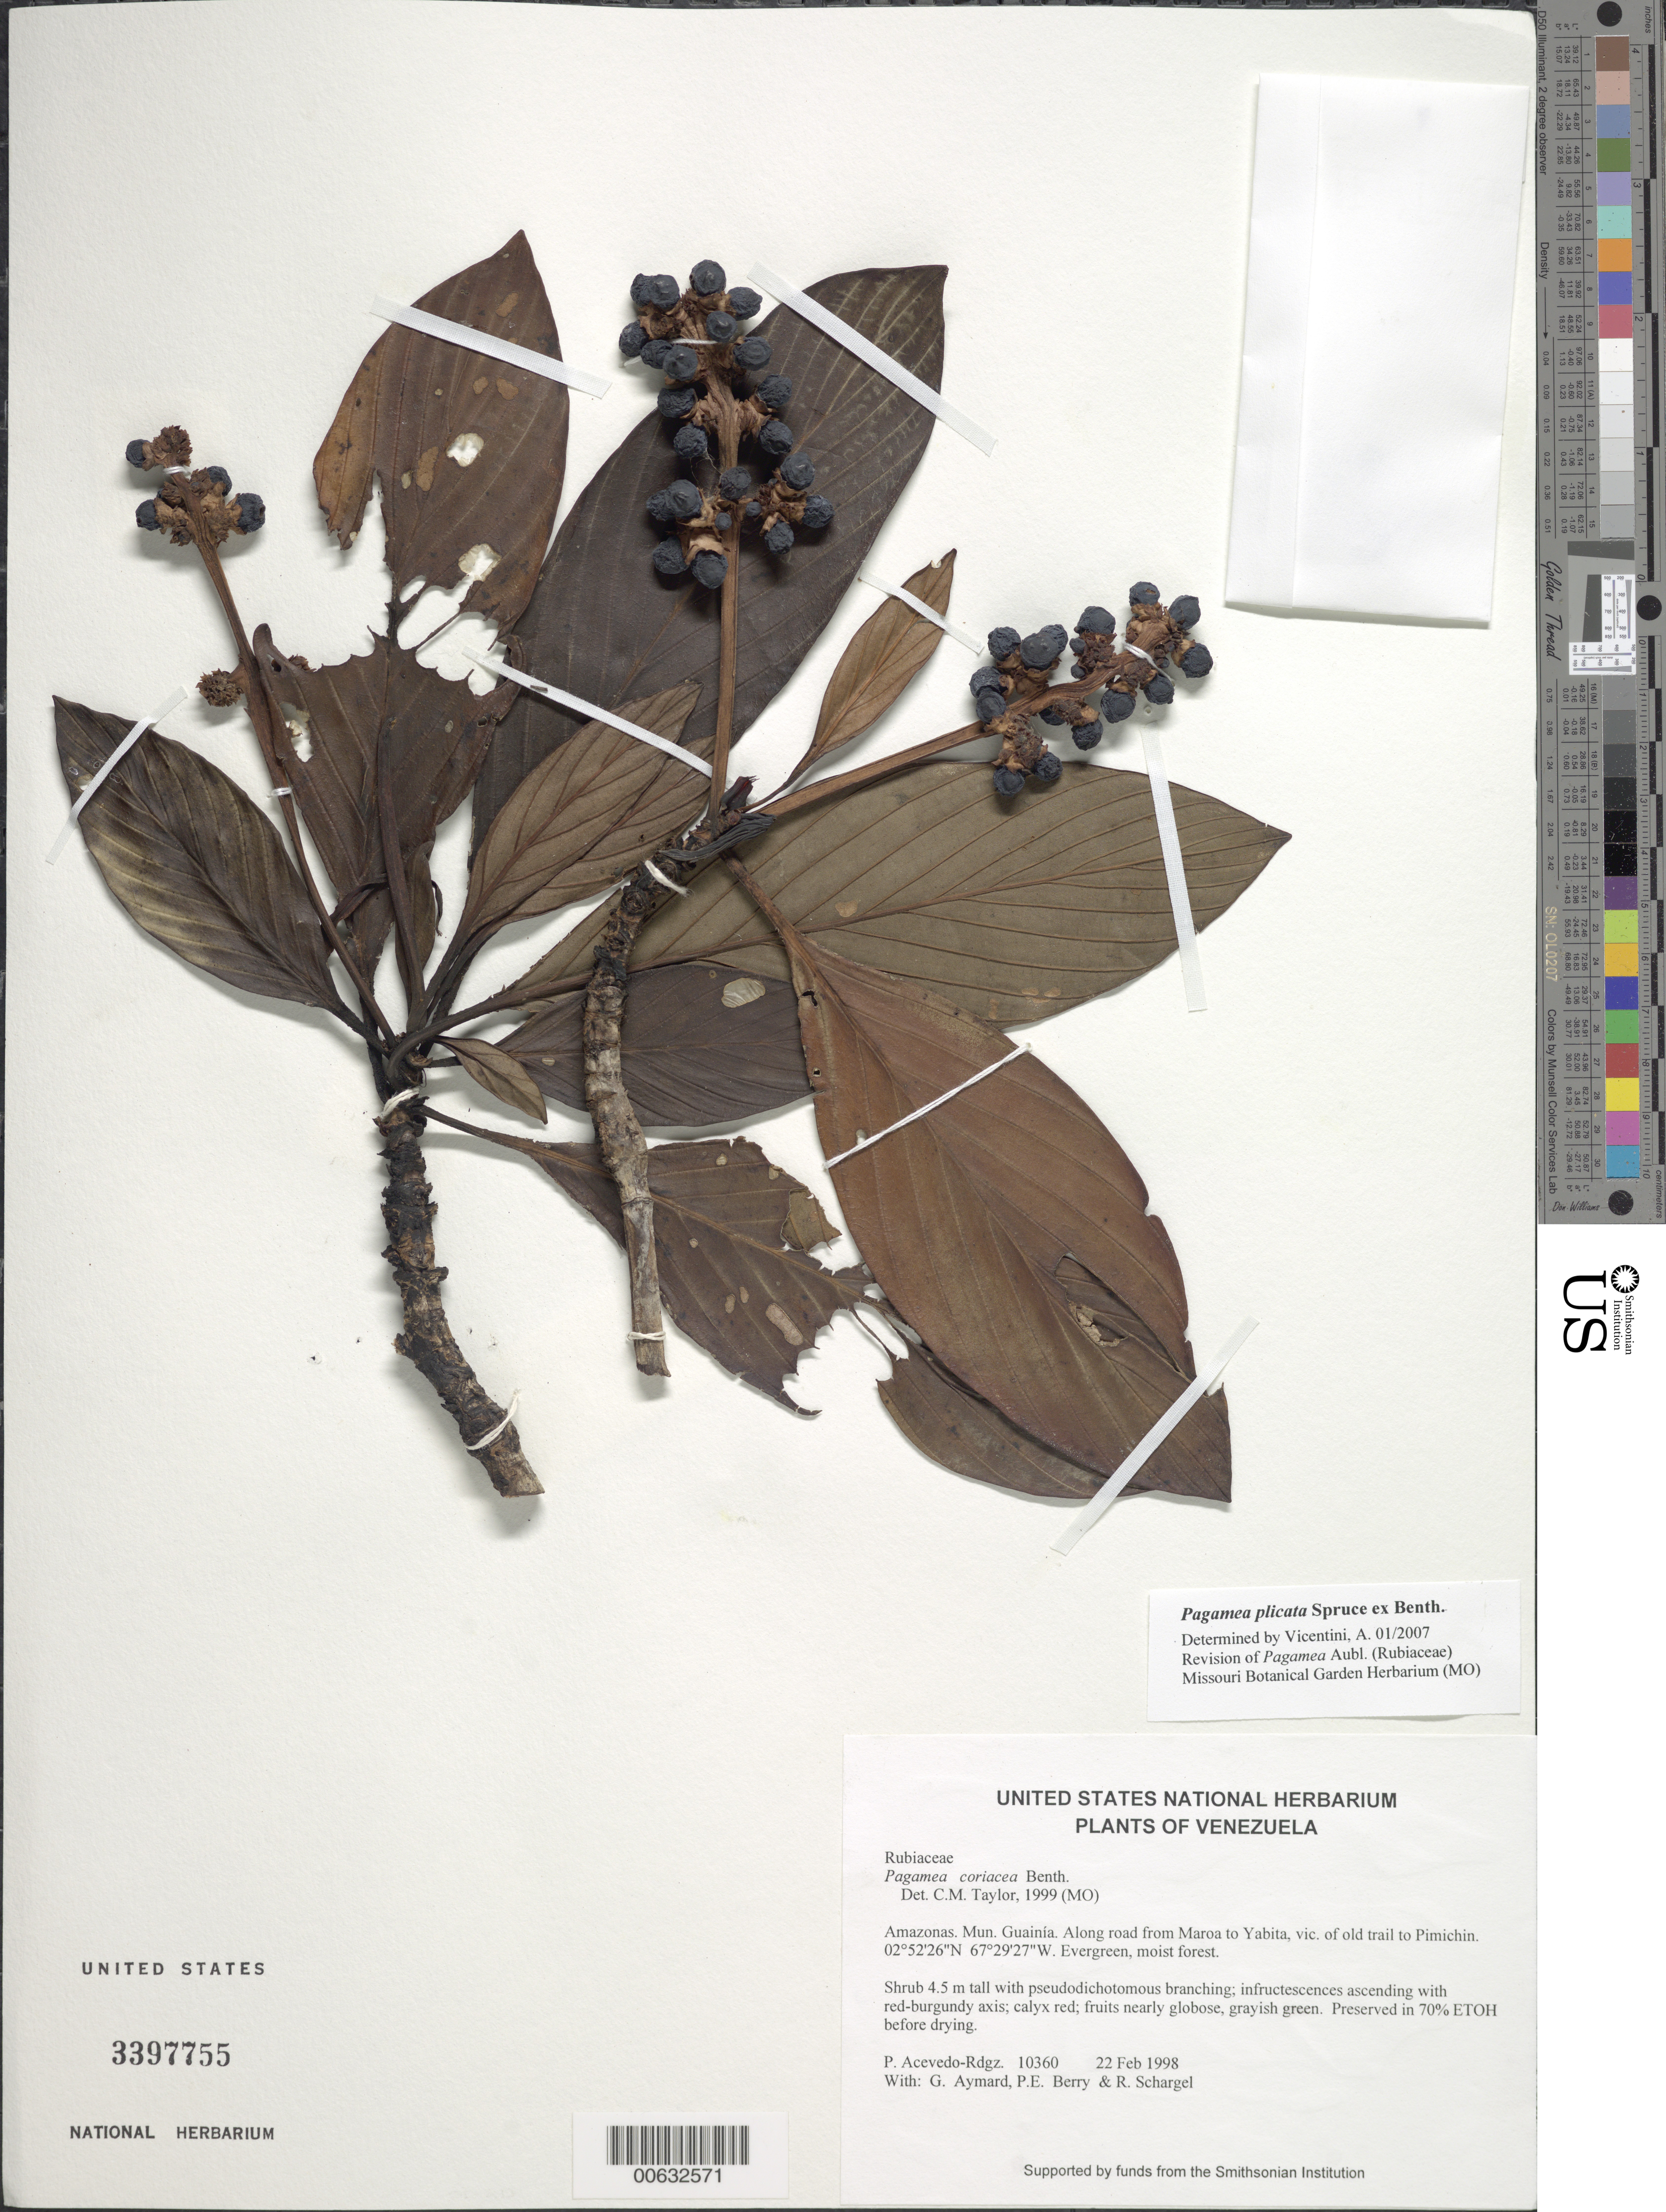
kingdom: Plantae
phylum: Tracheophyta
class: Magnoliopsida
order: Gentianales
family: Rubiaceae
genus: Pagamea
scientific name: Pagamea plicata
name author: Spruce ex Benth.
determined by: Vicentini, A.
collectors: P. Acevedo-Rodr., G. A. Aymard, P. E. Berry & R. Schargel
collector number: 10360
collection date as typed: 22 Feb 1998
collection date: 1998-02-22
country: Venezuela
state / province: Amazonas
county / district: Maroa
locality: Along road from Maroa to Yabita, vic. of old trail to Pimichin.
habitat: Evergreen, moist forest.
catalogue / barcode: US 3397755